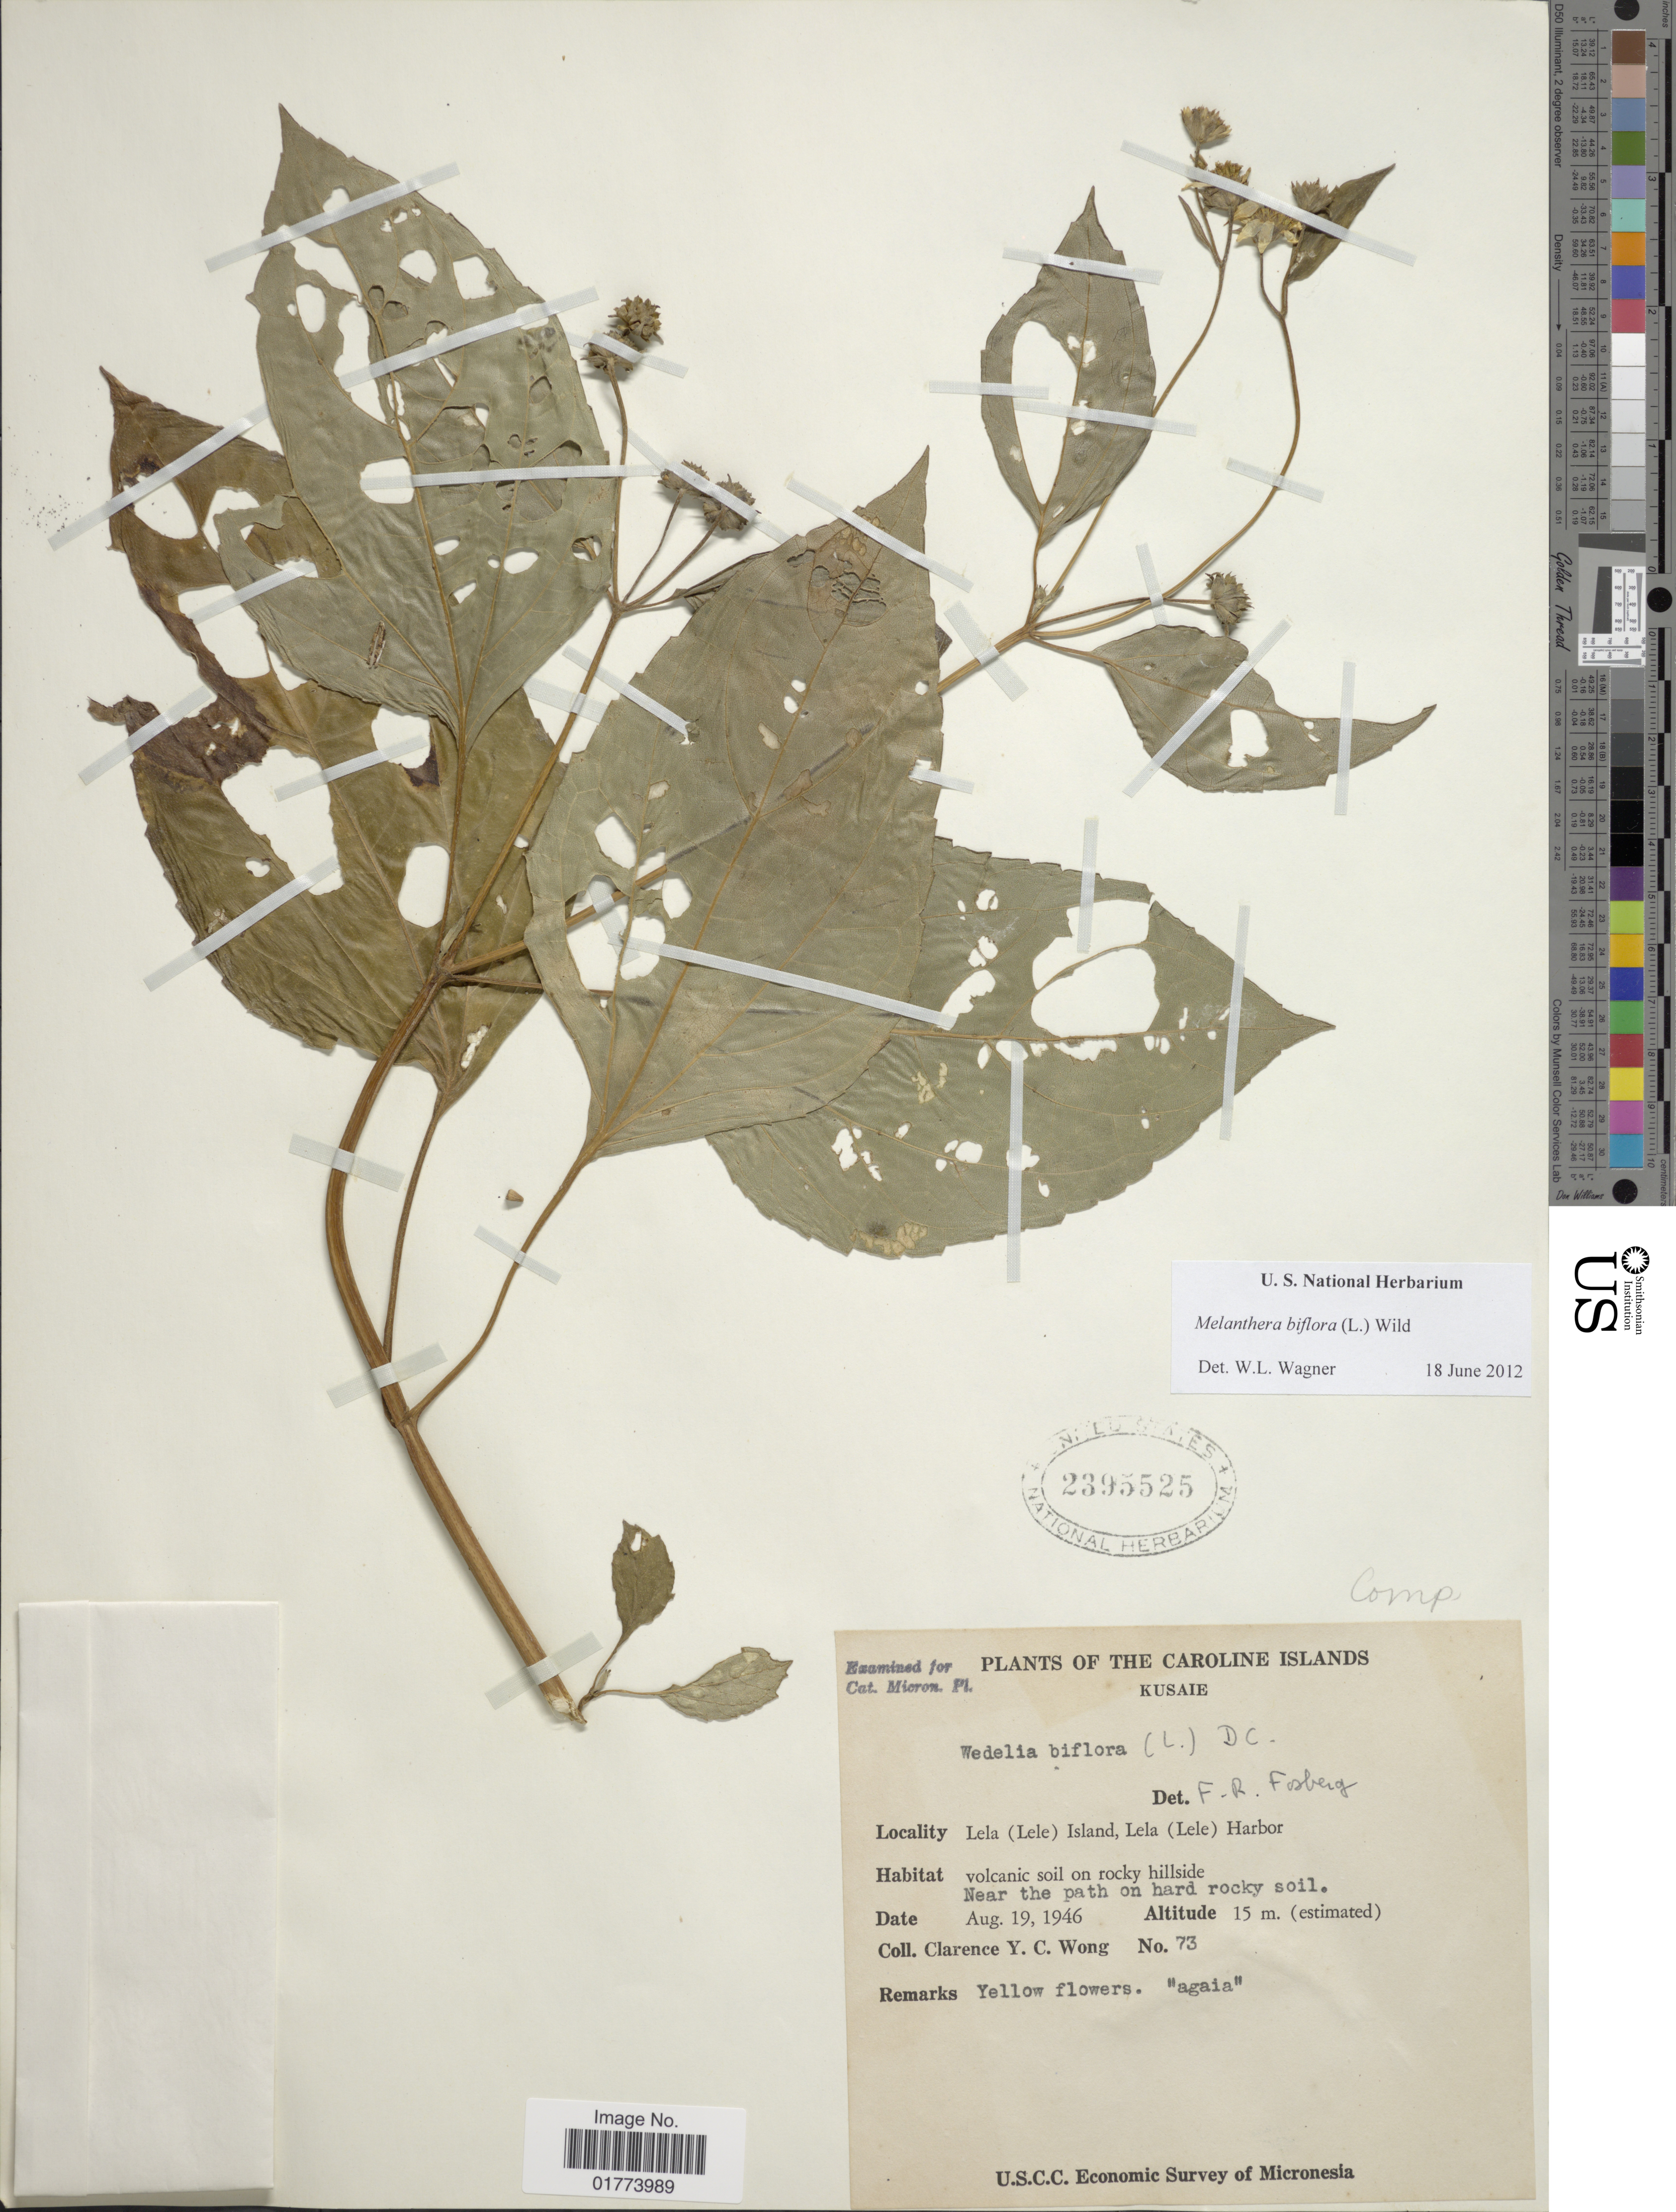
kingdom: Plantae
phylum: Tracheophyta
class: Magnoliopsida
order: Asterales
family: Asteraceae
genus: Wollastonia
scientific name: Wollastonia biflora var. biflora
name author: (L.) DC.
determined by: Wagner, W. L., (BOT), Smithsonian Institution - National Museum of Natural History (UNITED STATES)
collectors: C. Y. C. Wong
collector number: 73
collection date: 1946-08-19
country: Micronesia, Federated States of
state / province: Kosrae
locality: Kusaie, Lela (Lele) Island, Lela (Lele) Harbor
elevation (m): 15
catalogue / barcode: US 2395525